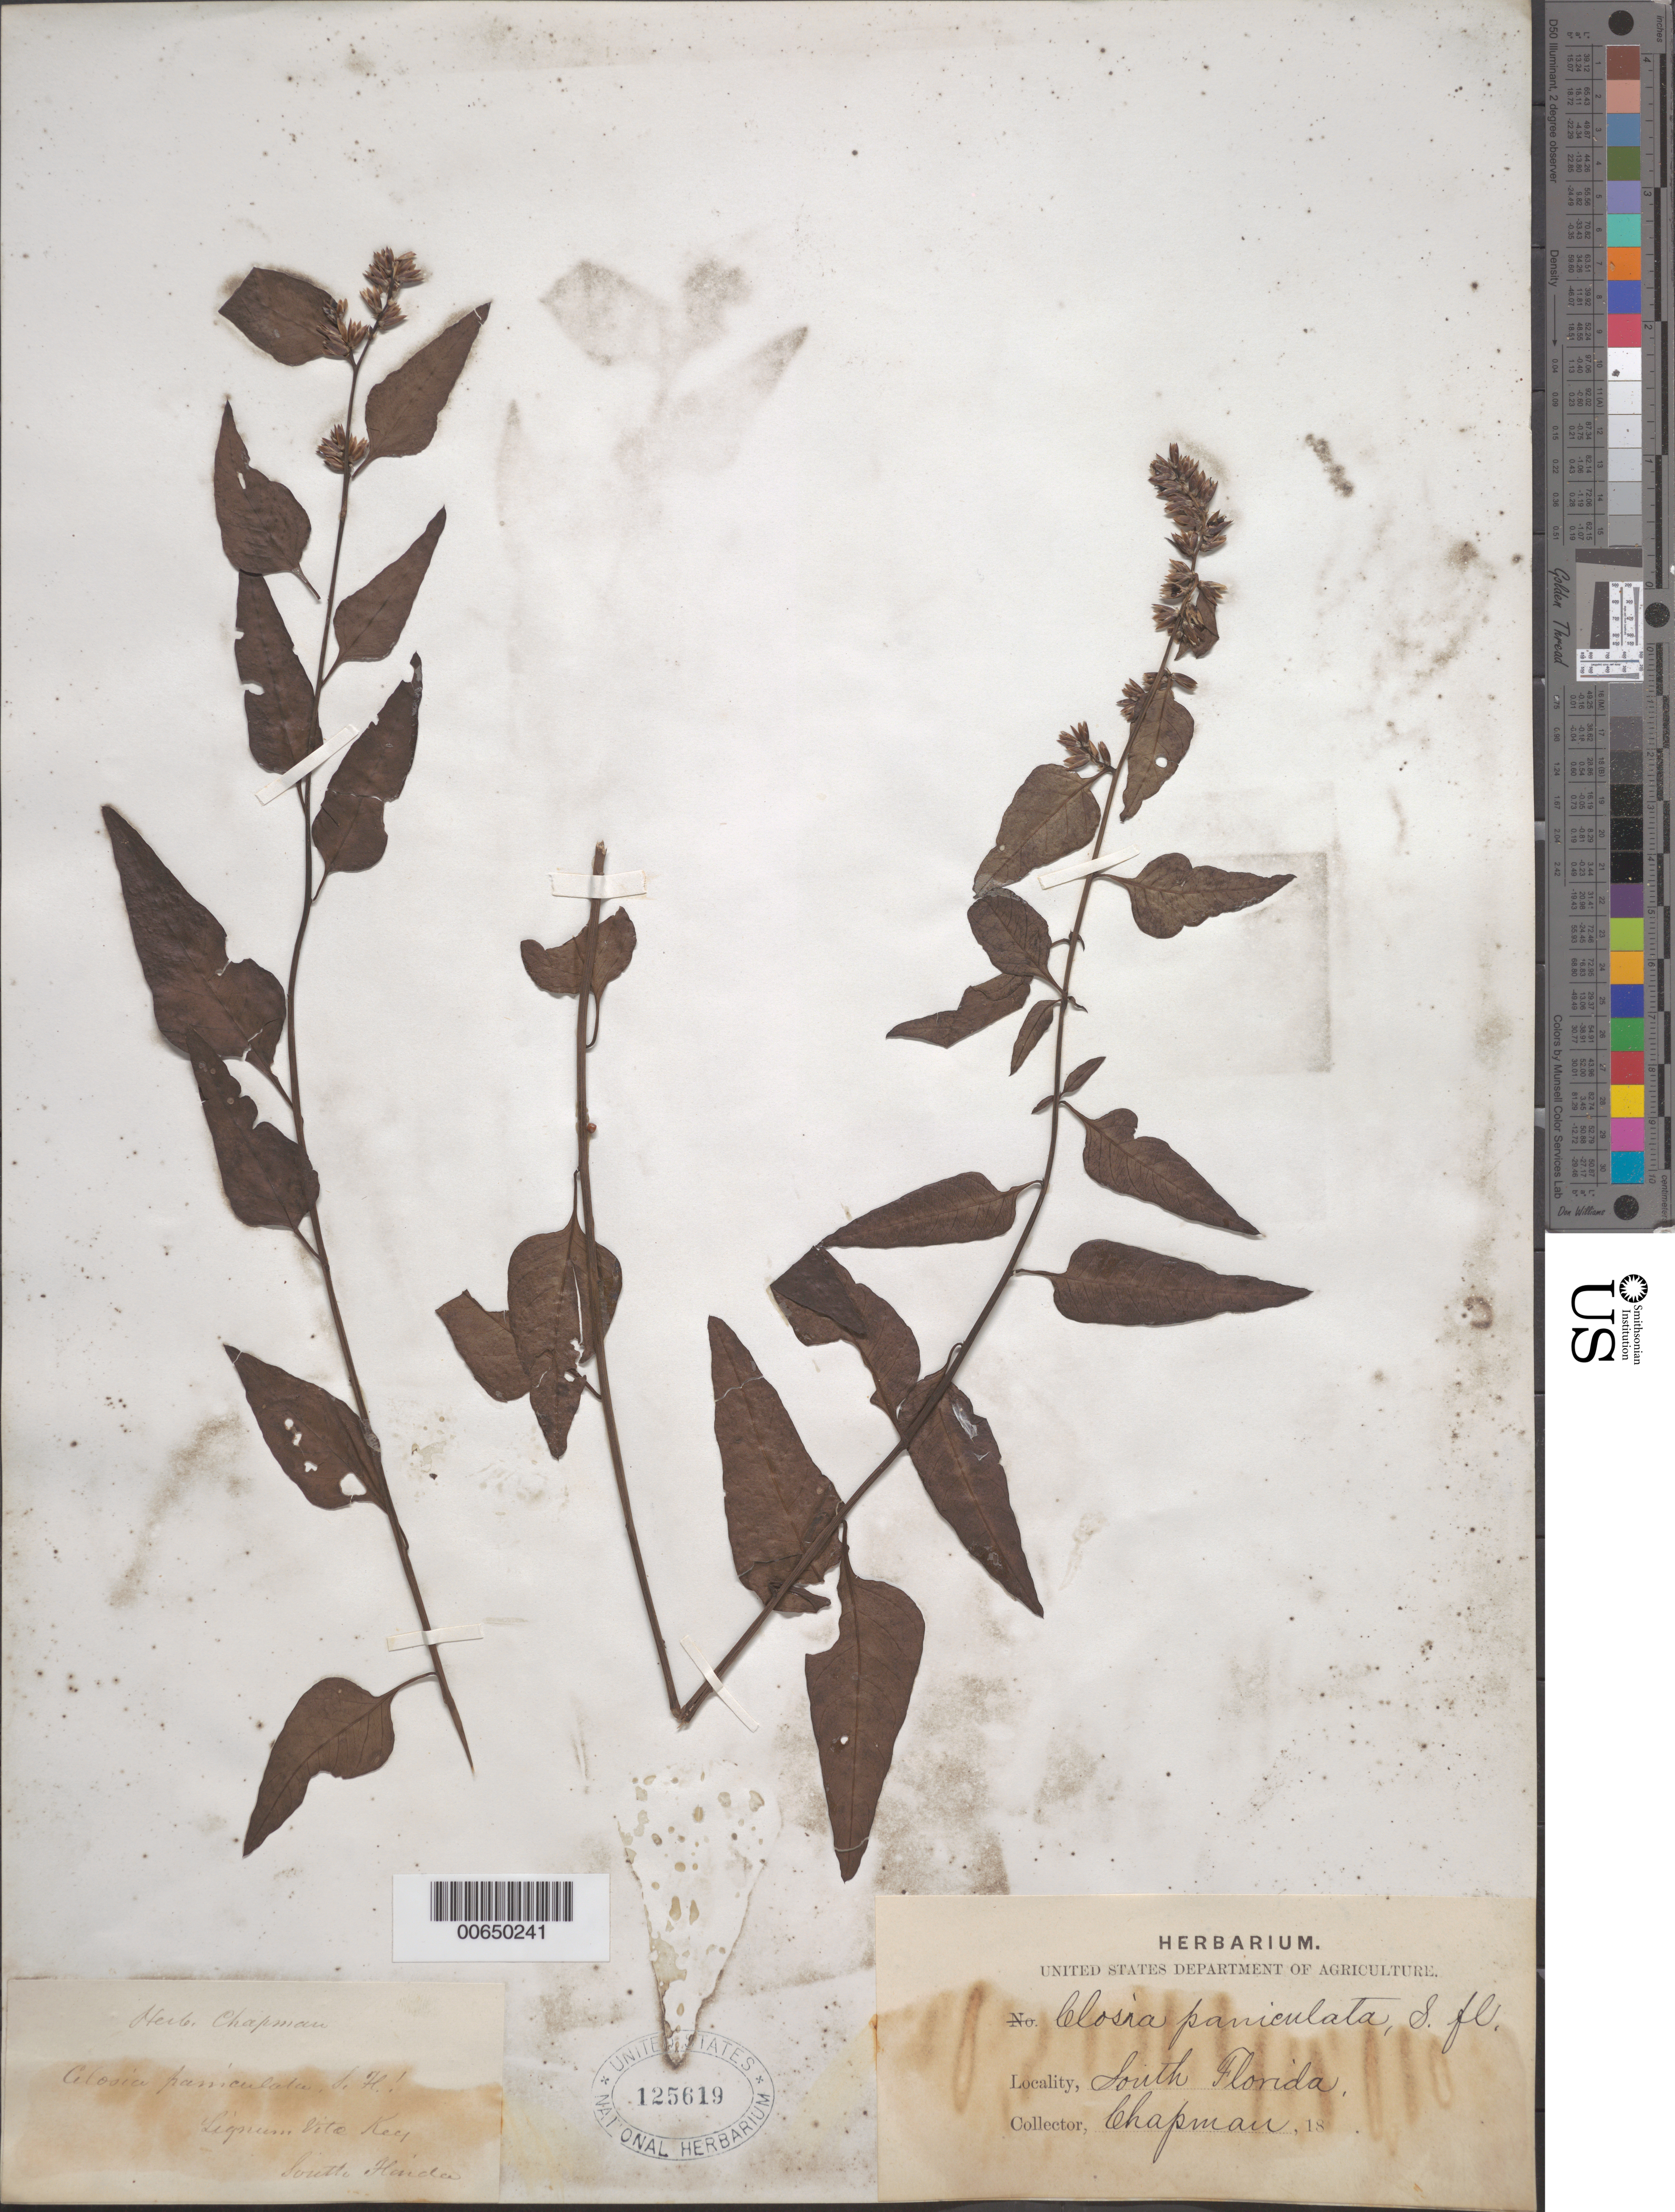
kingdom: Plantae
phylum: Tracheophyta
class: Magnoliopsida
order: Caryophyllales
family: Amaranthaceae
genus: Celosia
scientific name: Celosia nitida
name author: Vahl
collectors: A. W. Chapman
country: United States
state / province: Florida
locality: Lignum Vitae Key.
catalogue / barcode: US 125619